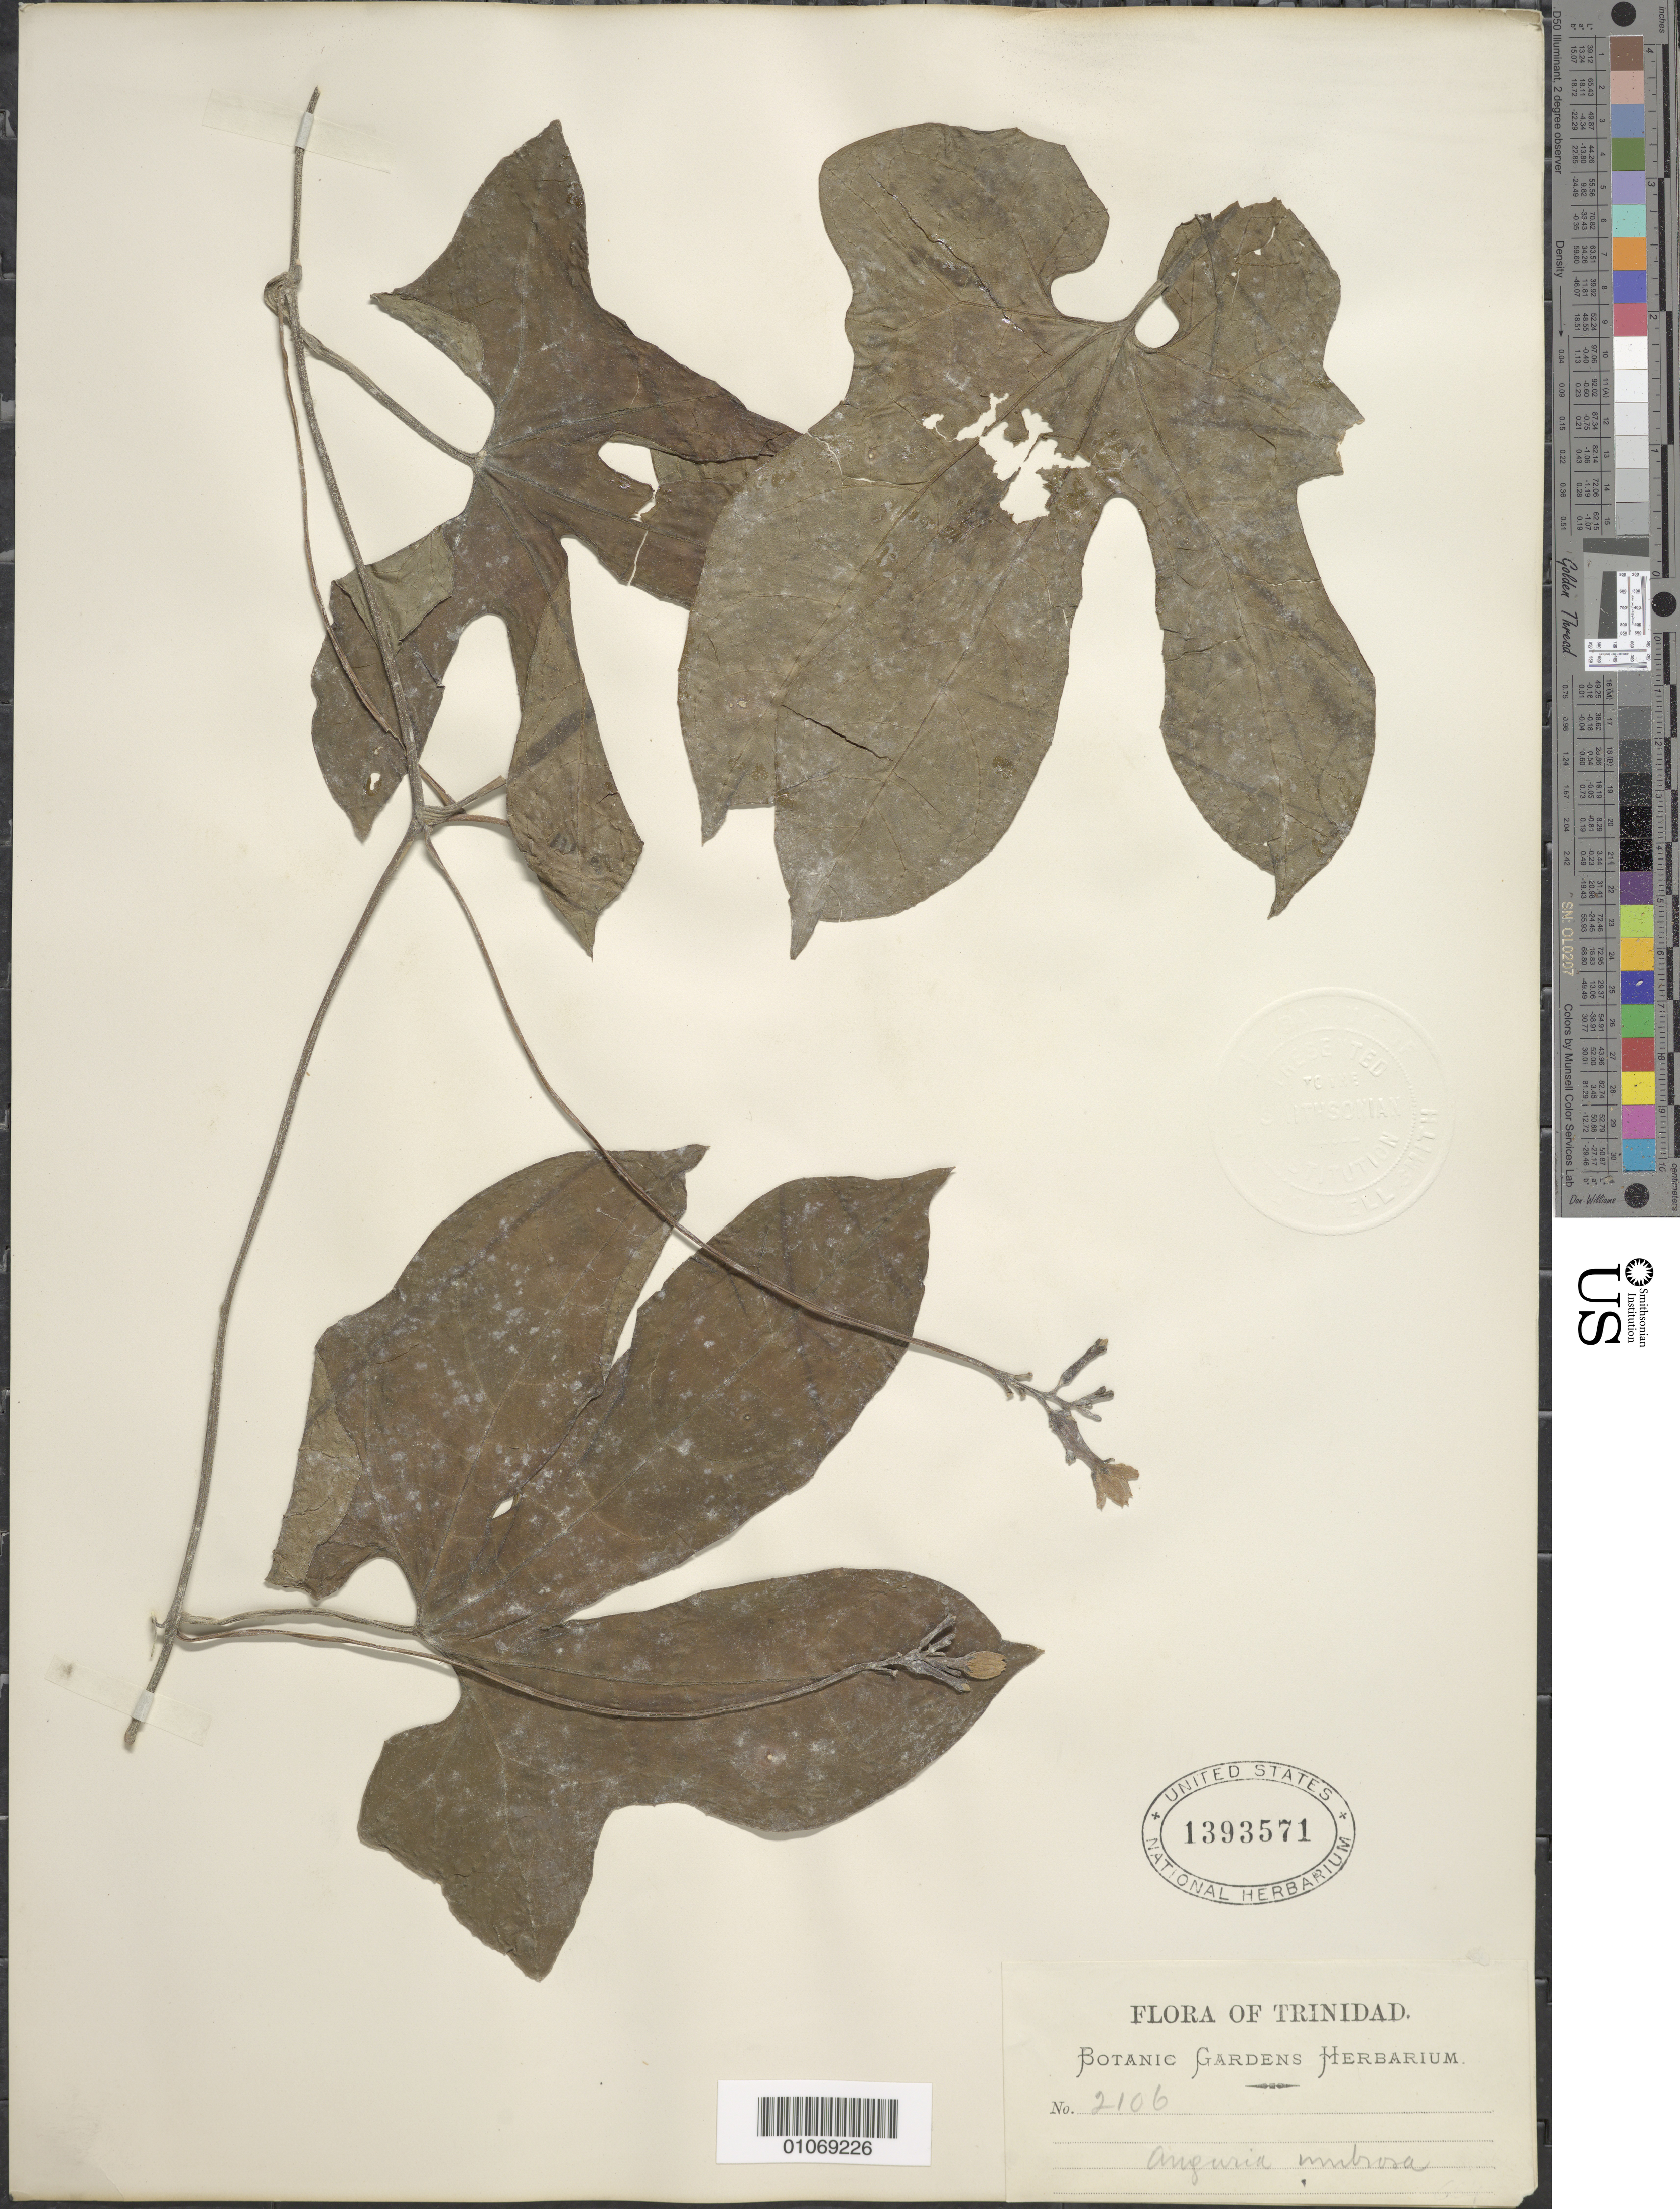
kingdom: Plantae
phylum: Tracheophyta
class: Magnoliopsida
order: Cucurbitales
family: Cucurbitaceae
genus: Psiguria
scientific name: Psiguria umbrosa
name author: (Kunth) C. Jeffrey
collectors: Botanic Gardens Herbarium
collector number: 2106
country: Trinidad and Tobago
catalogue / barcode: US 1393571